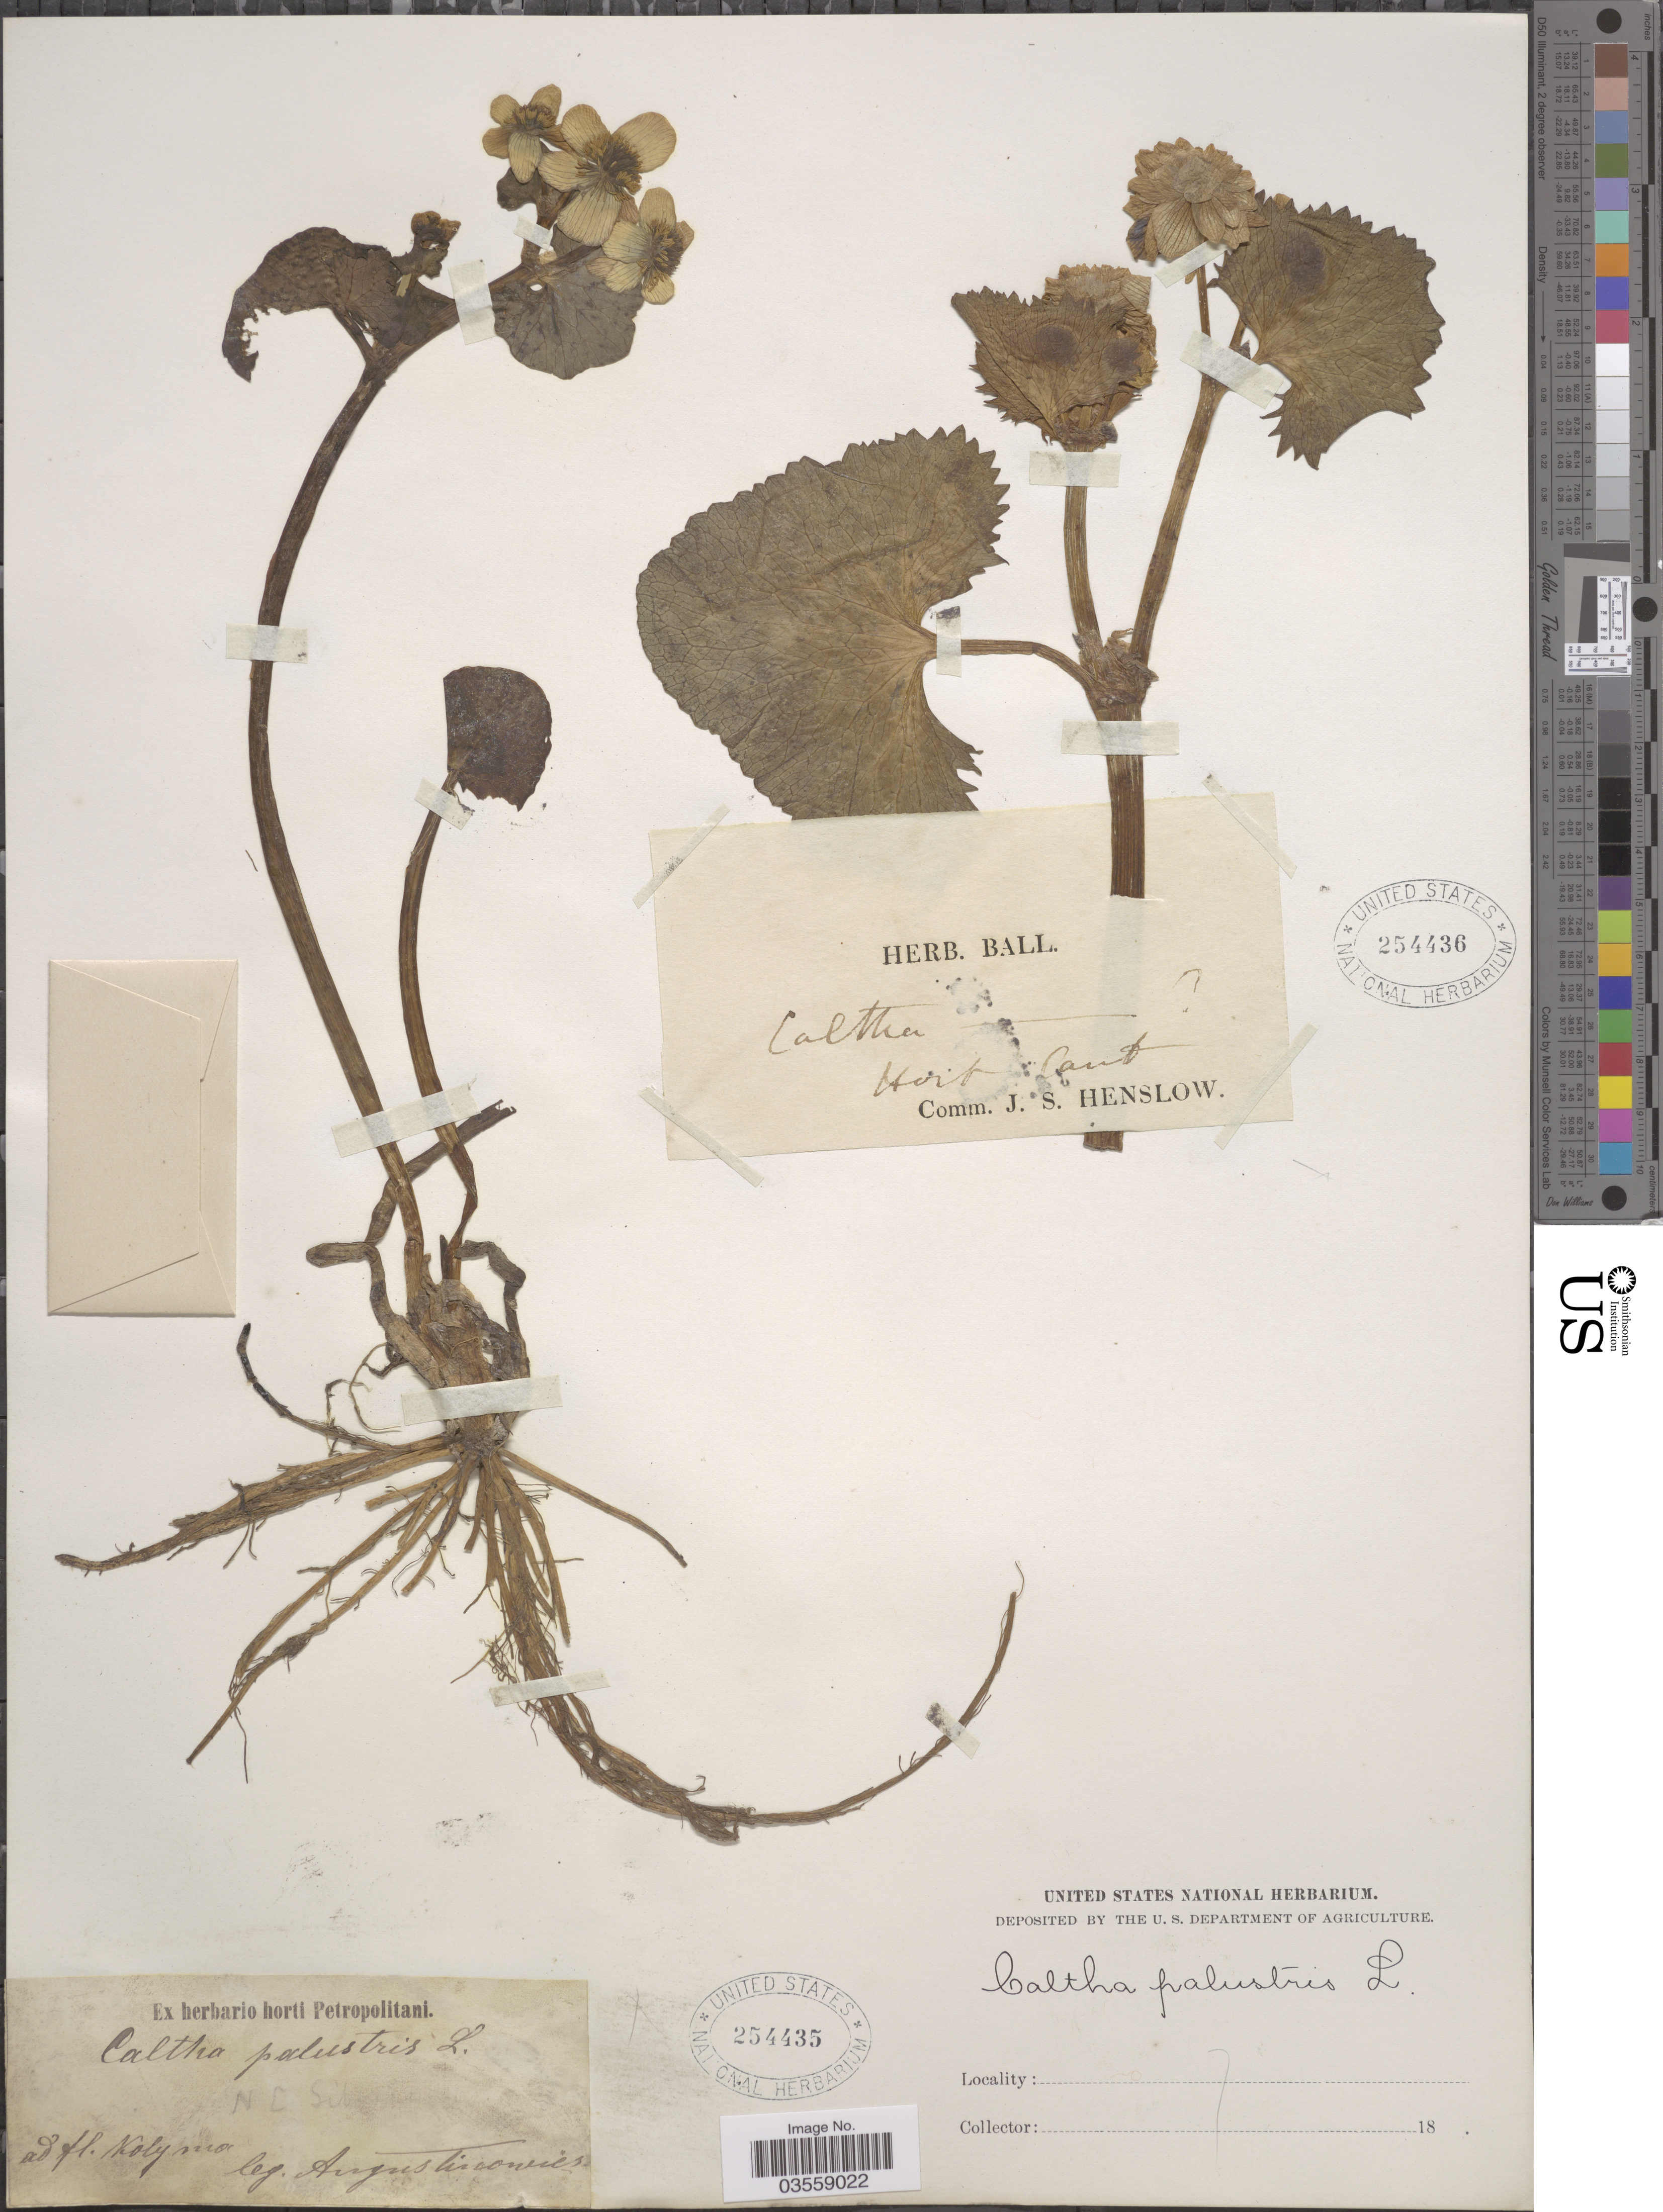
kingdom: Plantae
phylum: Tracheophyta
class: Magnoliopsida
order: Ranunculales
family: Ranunculaceae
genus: Caltha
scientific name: Caltha palustris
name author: L.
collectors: Augustinowicz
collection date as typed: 18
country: Russian Federation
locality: Ad fl. Kolyma.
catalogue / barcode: US 254435-2